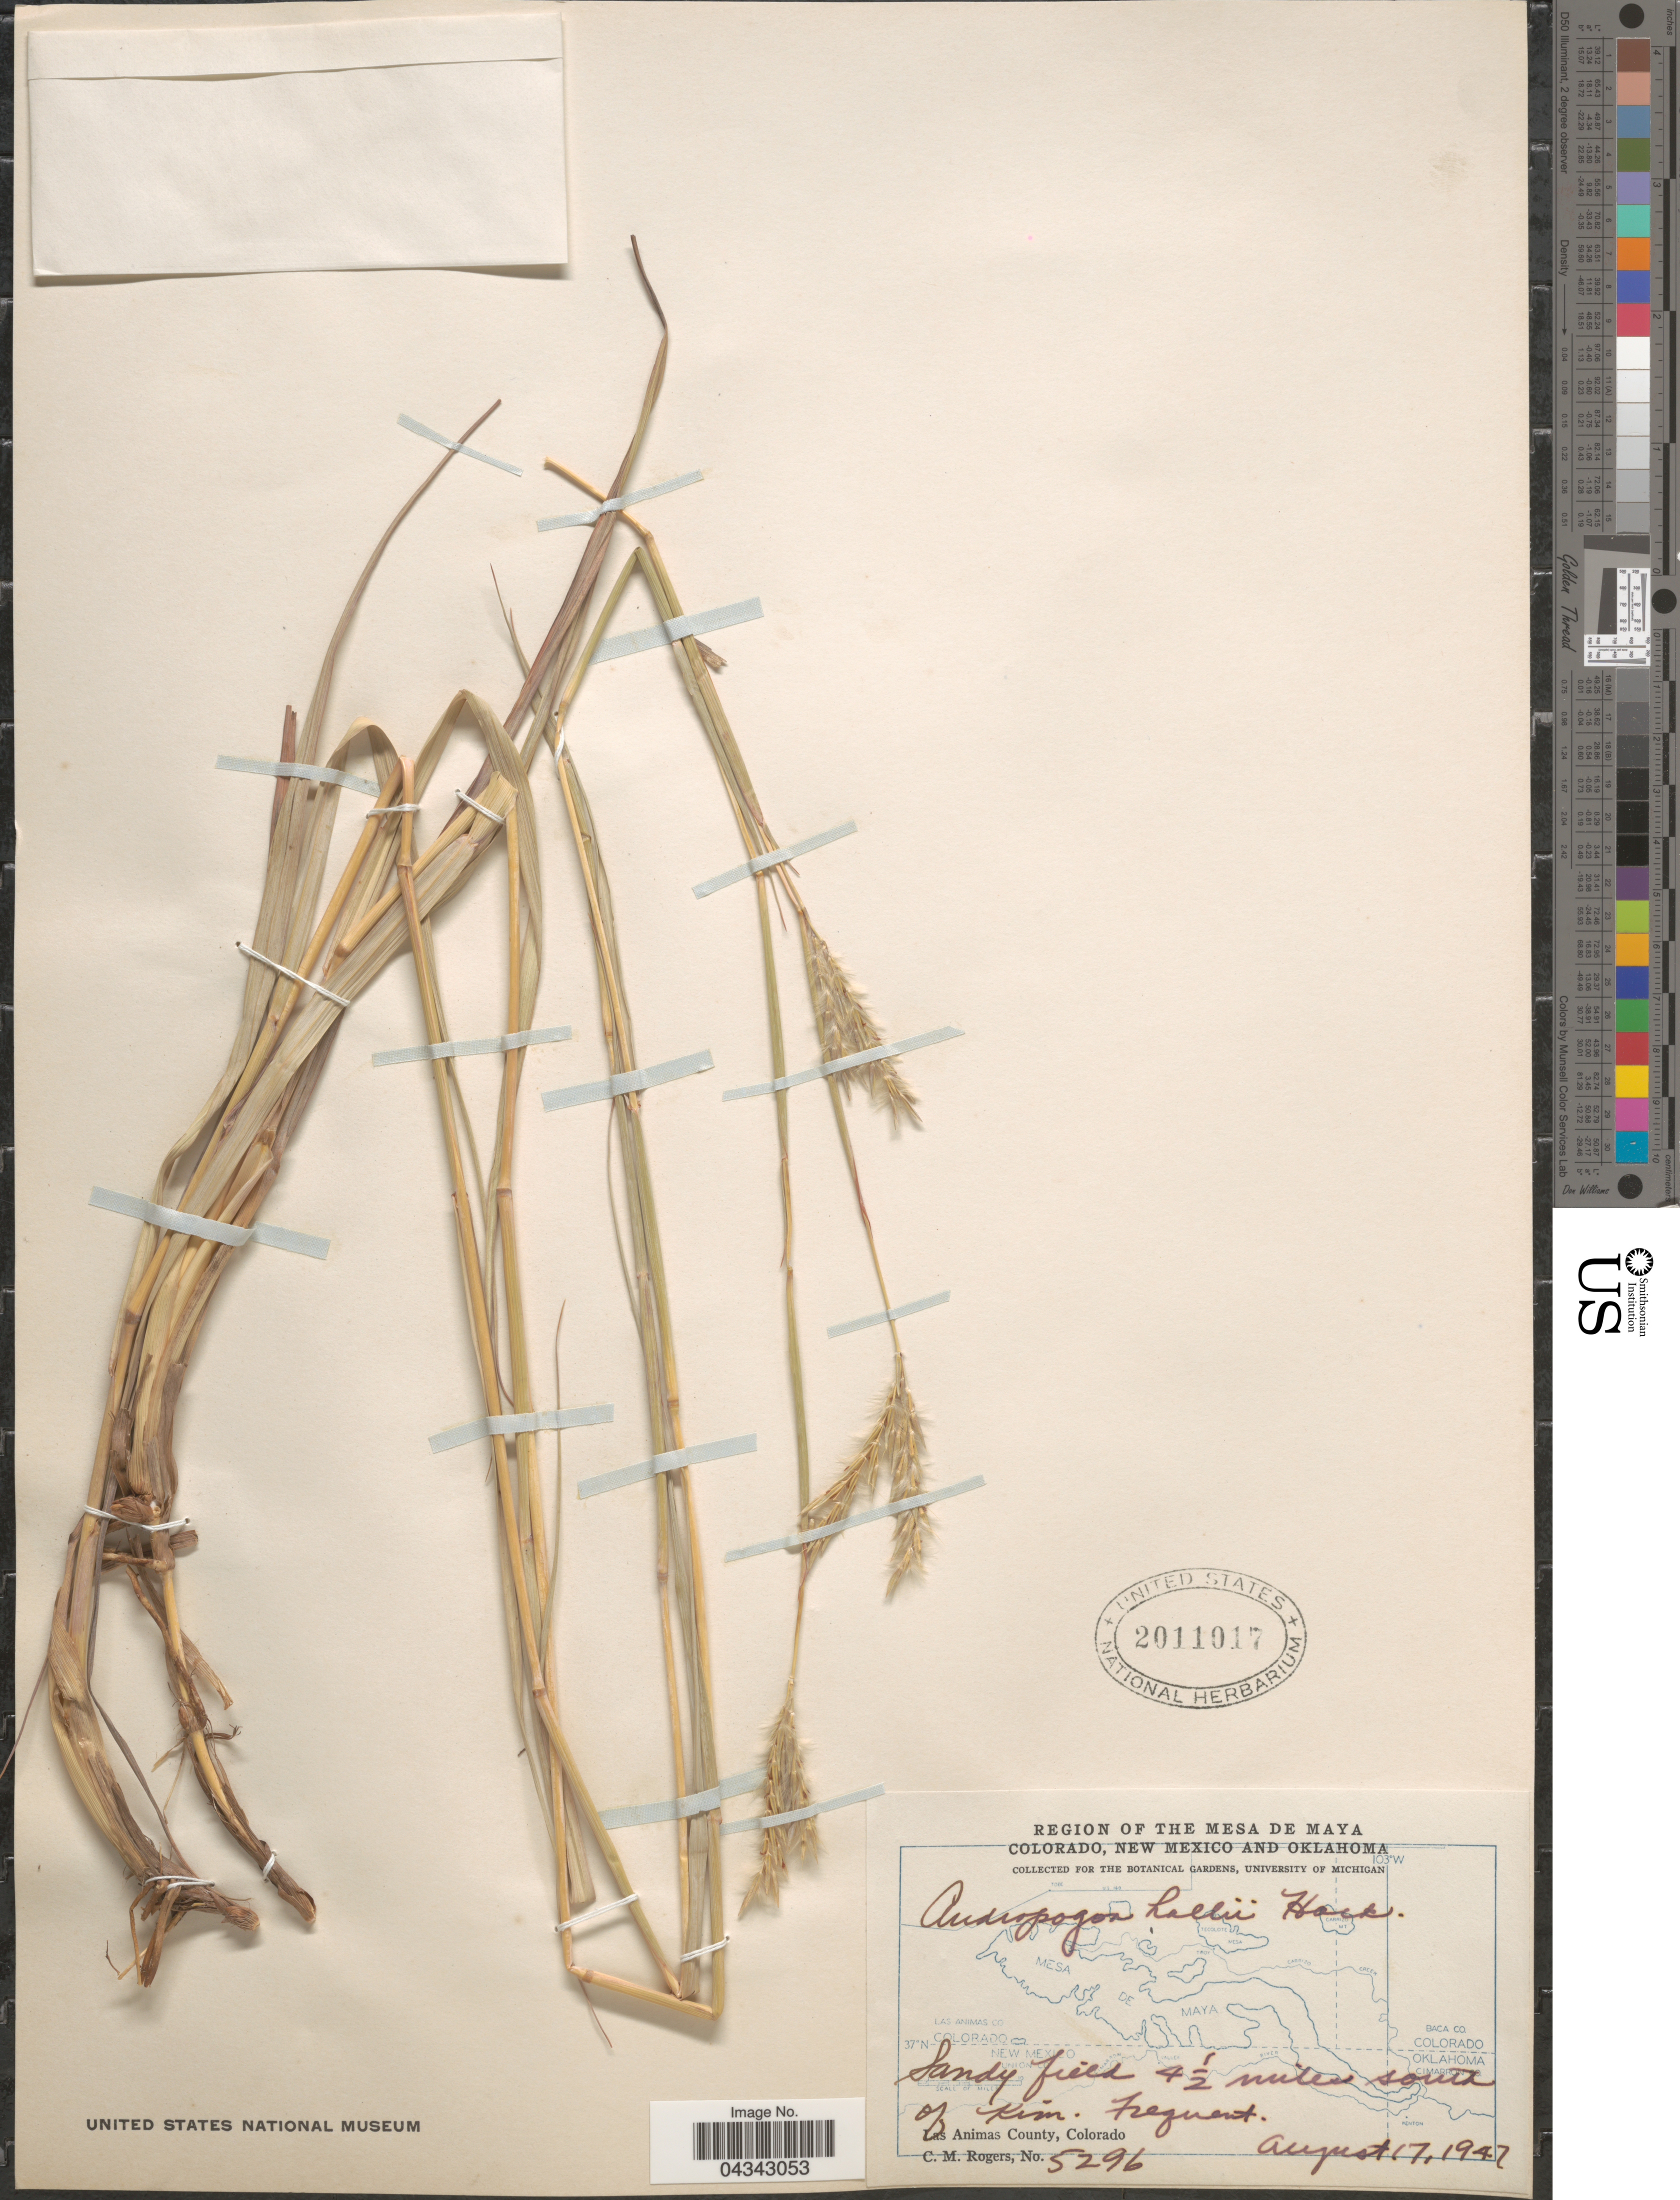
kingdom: Plantae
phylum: Tracheophyta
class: Liliopsida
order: Poales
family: Poaceae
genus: Andropogon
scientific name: Andropogon gerardii subsp. hallii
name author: (Hack.) Wipff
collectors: C. M. Rogers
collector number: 5296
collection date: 1947-08-17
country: United States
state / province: Colorado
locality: The Mesa de Maya. Sandy field 4½ miles south of Kim. Las Animas County.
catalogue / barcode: US 2011017